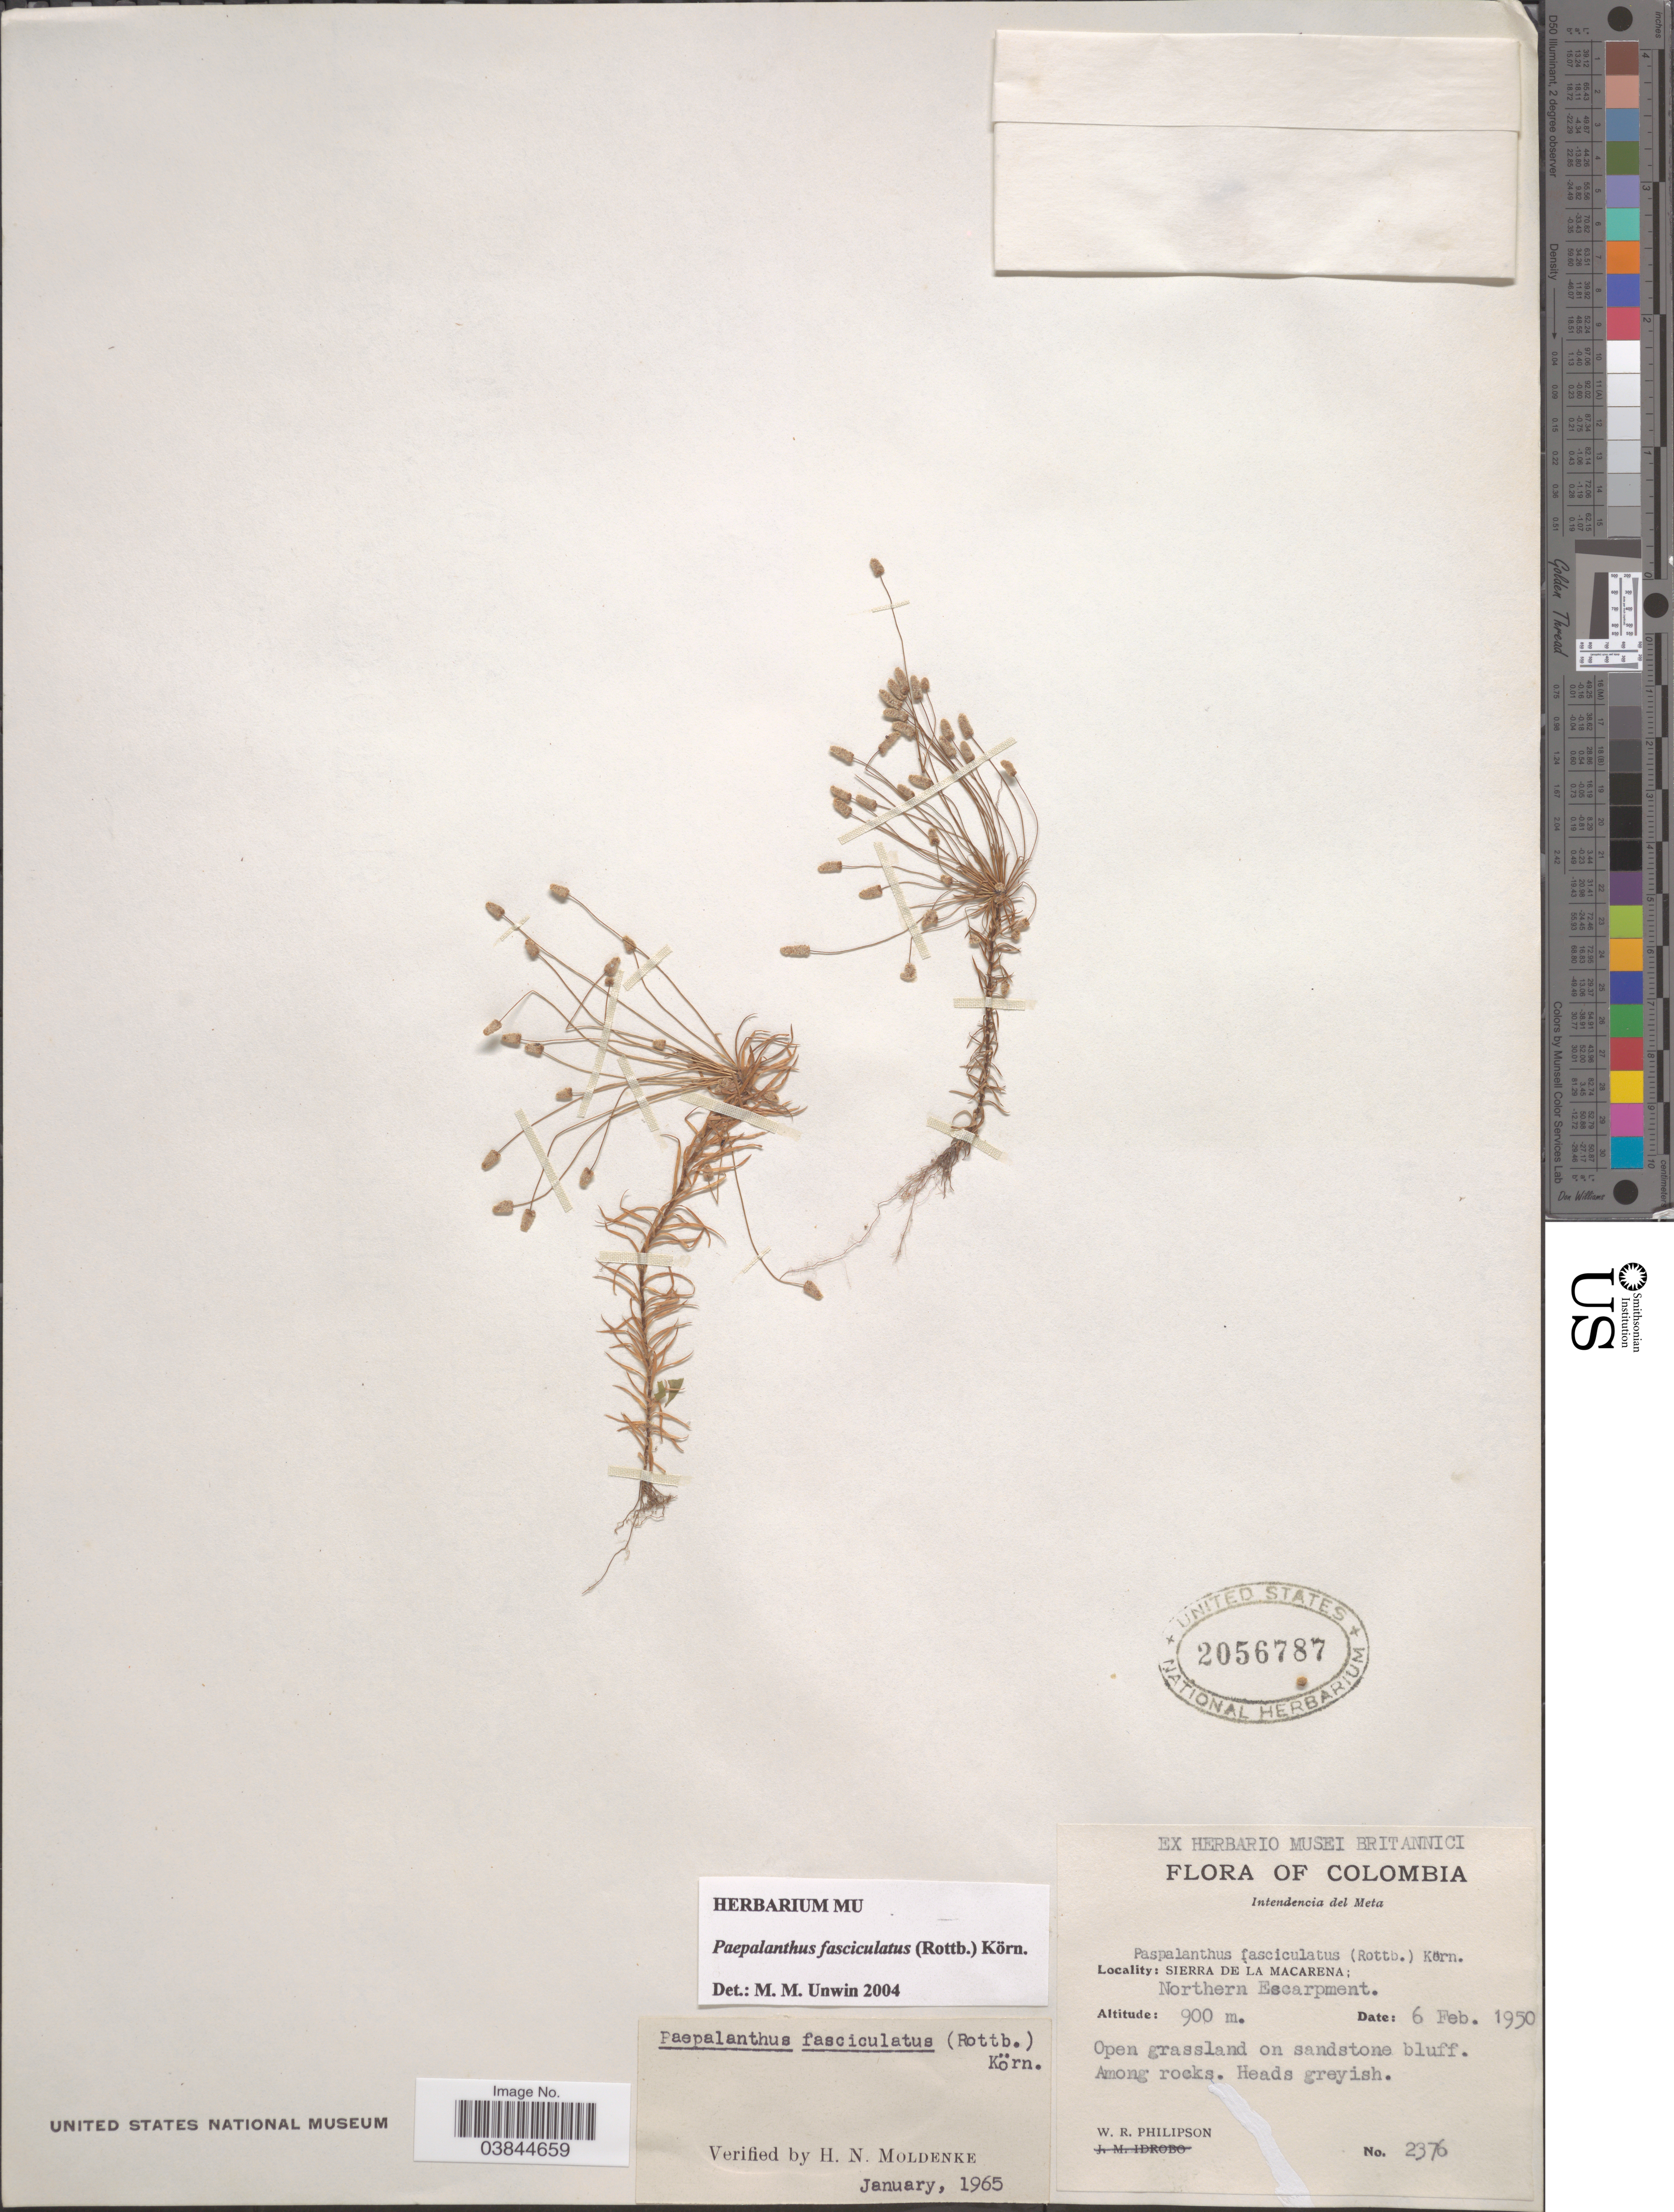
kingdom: Plantae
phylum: Tracheophyta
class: Liliopsida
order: Poales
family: Eriocaulaceae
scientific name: Giuliettia fasciculata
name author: (Rottb.) Andrino & Sano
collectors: W. R. Philipson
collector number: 2376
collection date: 1950-02-06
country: Colombia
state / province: Meta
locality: Intendencia del Meta. Sierra de La Macarena; Northern Escarpment.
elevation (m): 900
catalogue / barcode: US 2056787